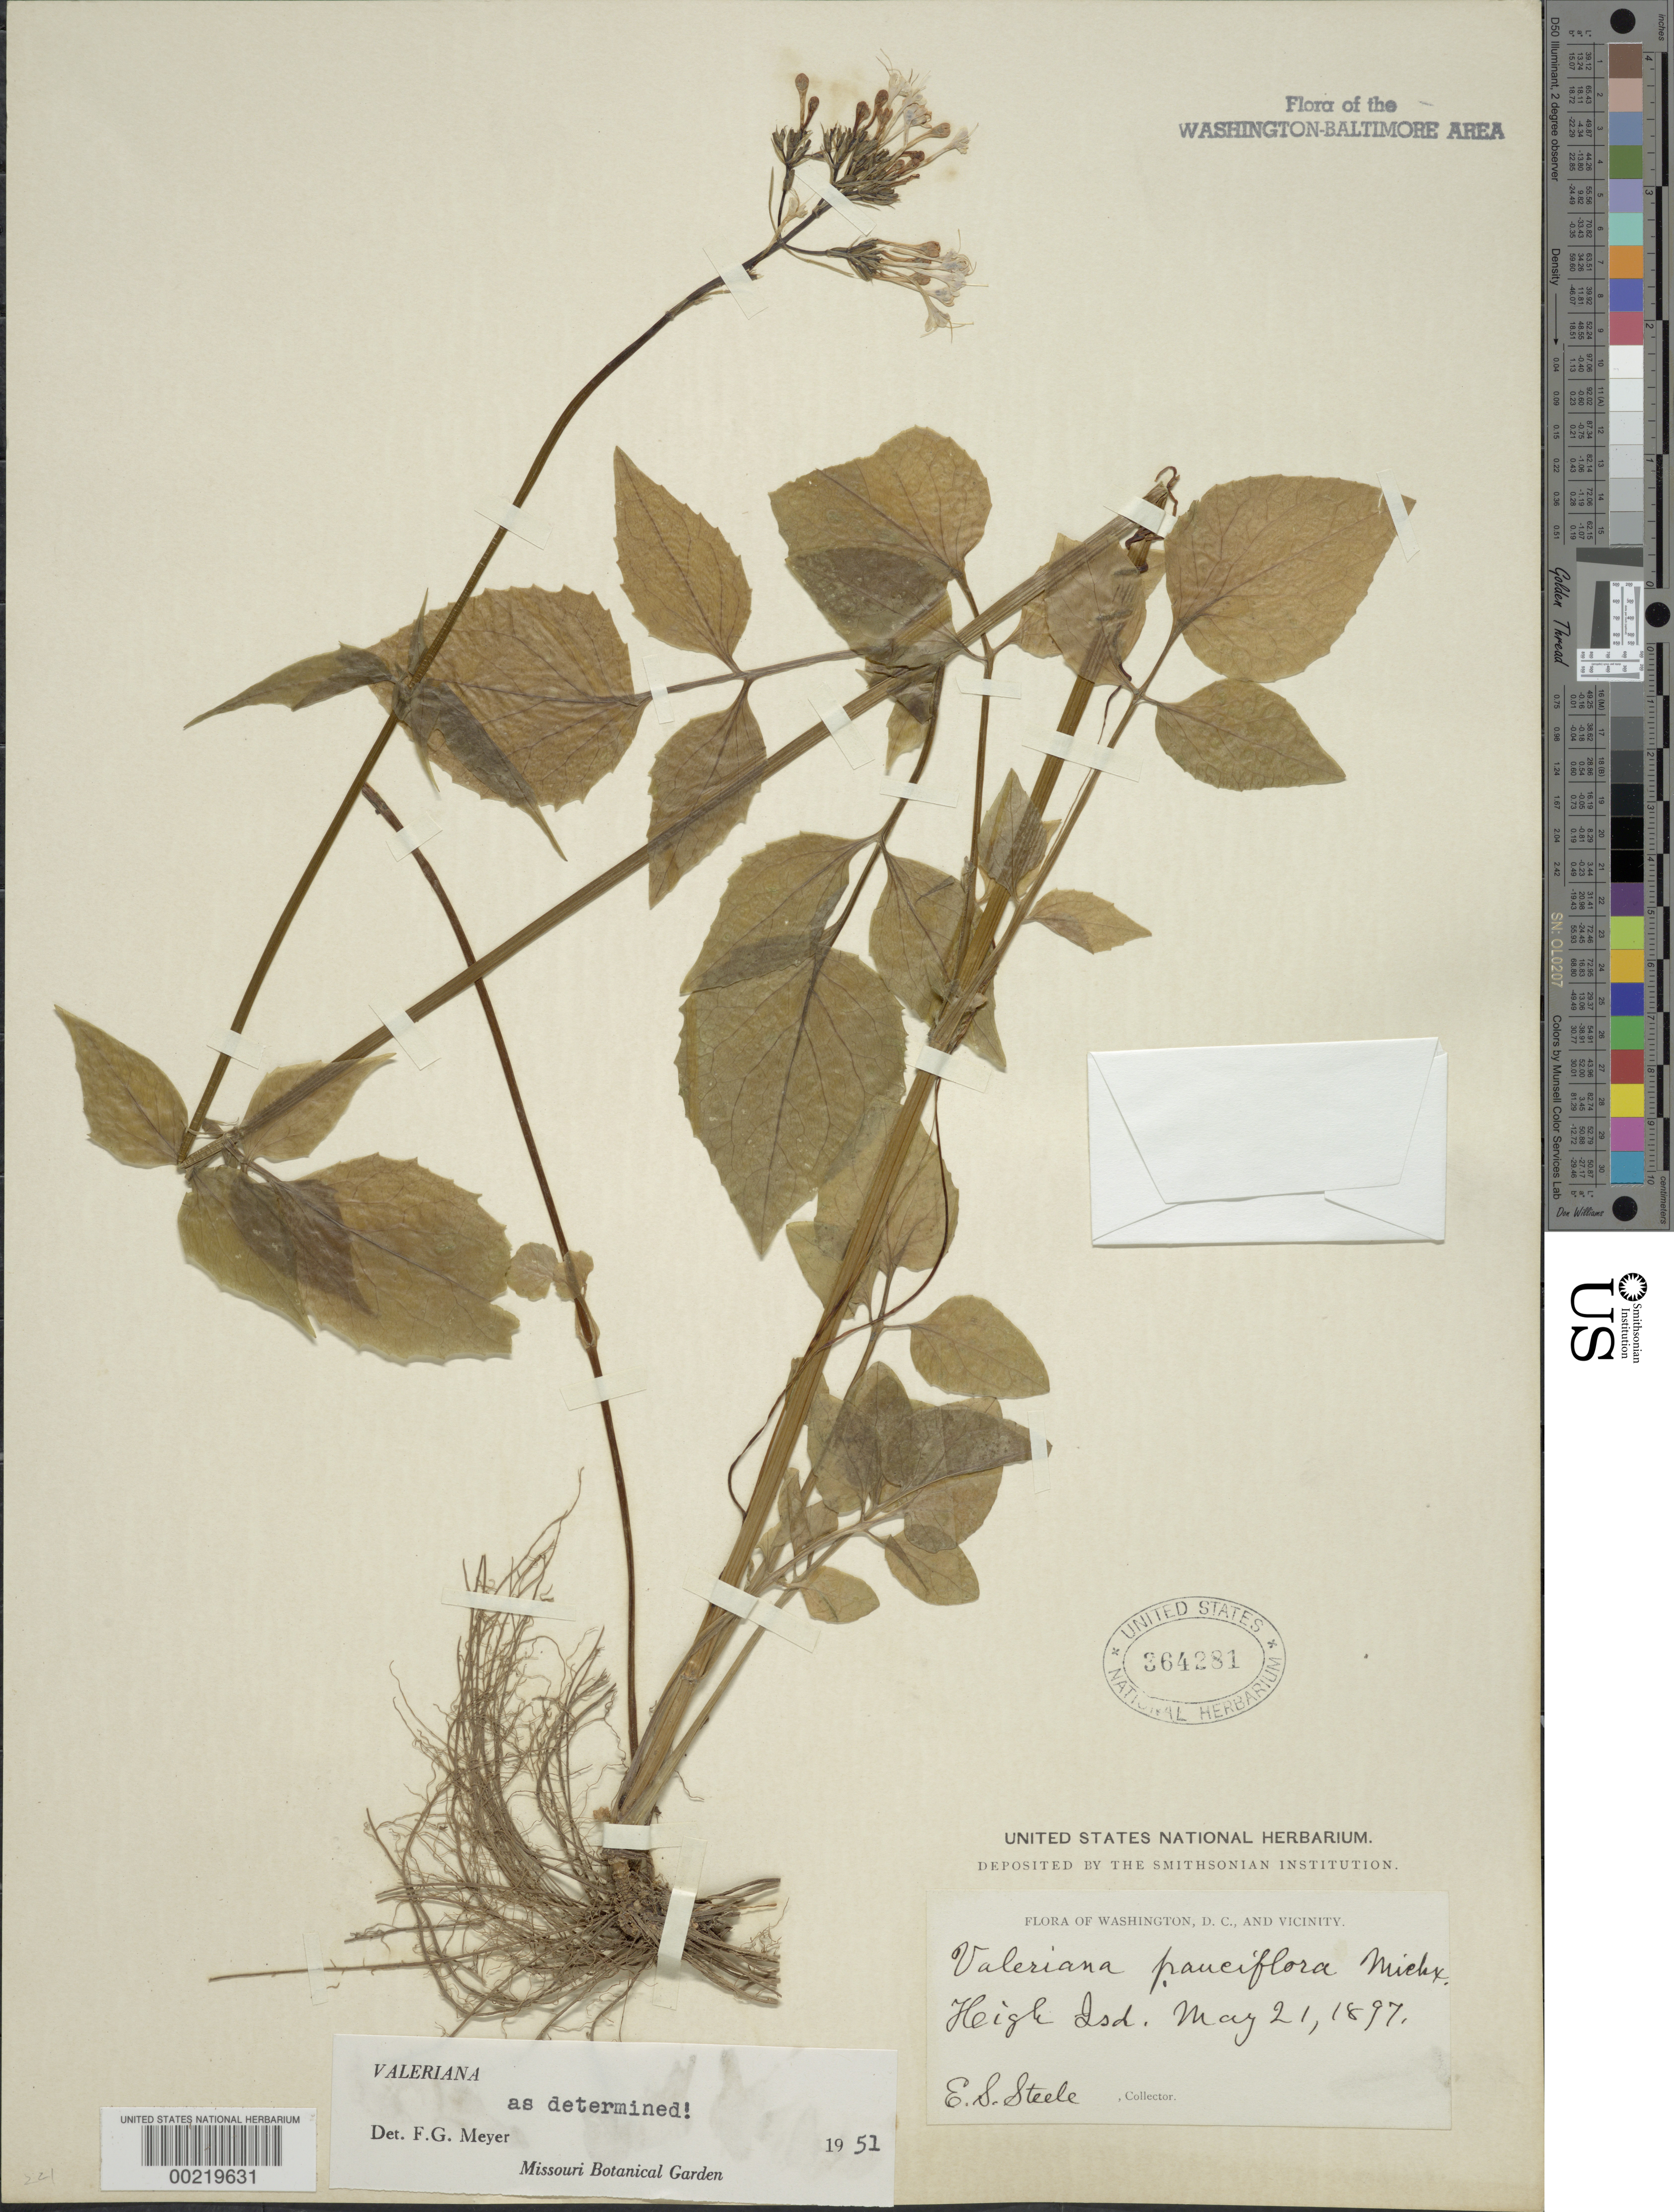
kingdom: Plantae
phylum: Tracheophyta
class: Magnoliopsida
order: Dipsacales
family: Caprifoliaceae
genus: Valeriana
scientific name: Valeriana pauciflora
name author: Michx.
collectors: E. Steele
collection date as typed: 21 May 1897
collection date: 1897-05-21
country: United States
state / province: Maryland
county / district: Montgomery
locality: High Island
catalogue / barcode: US 364281